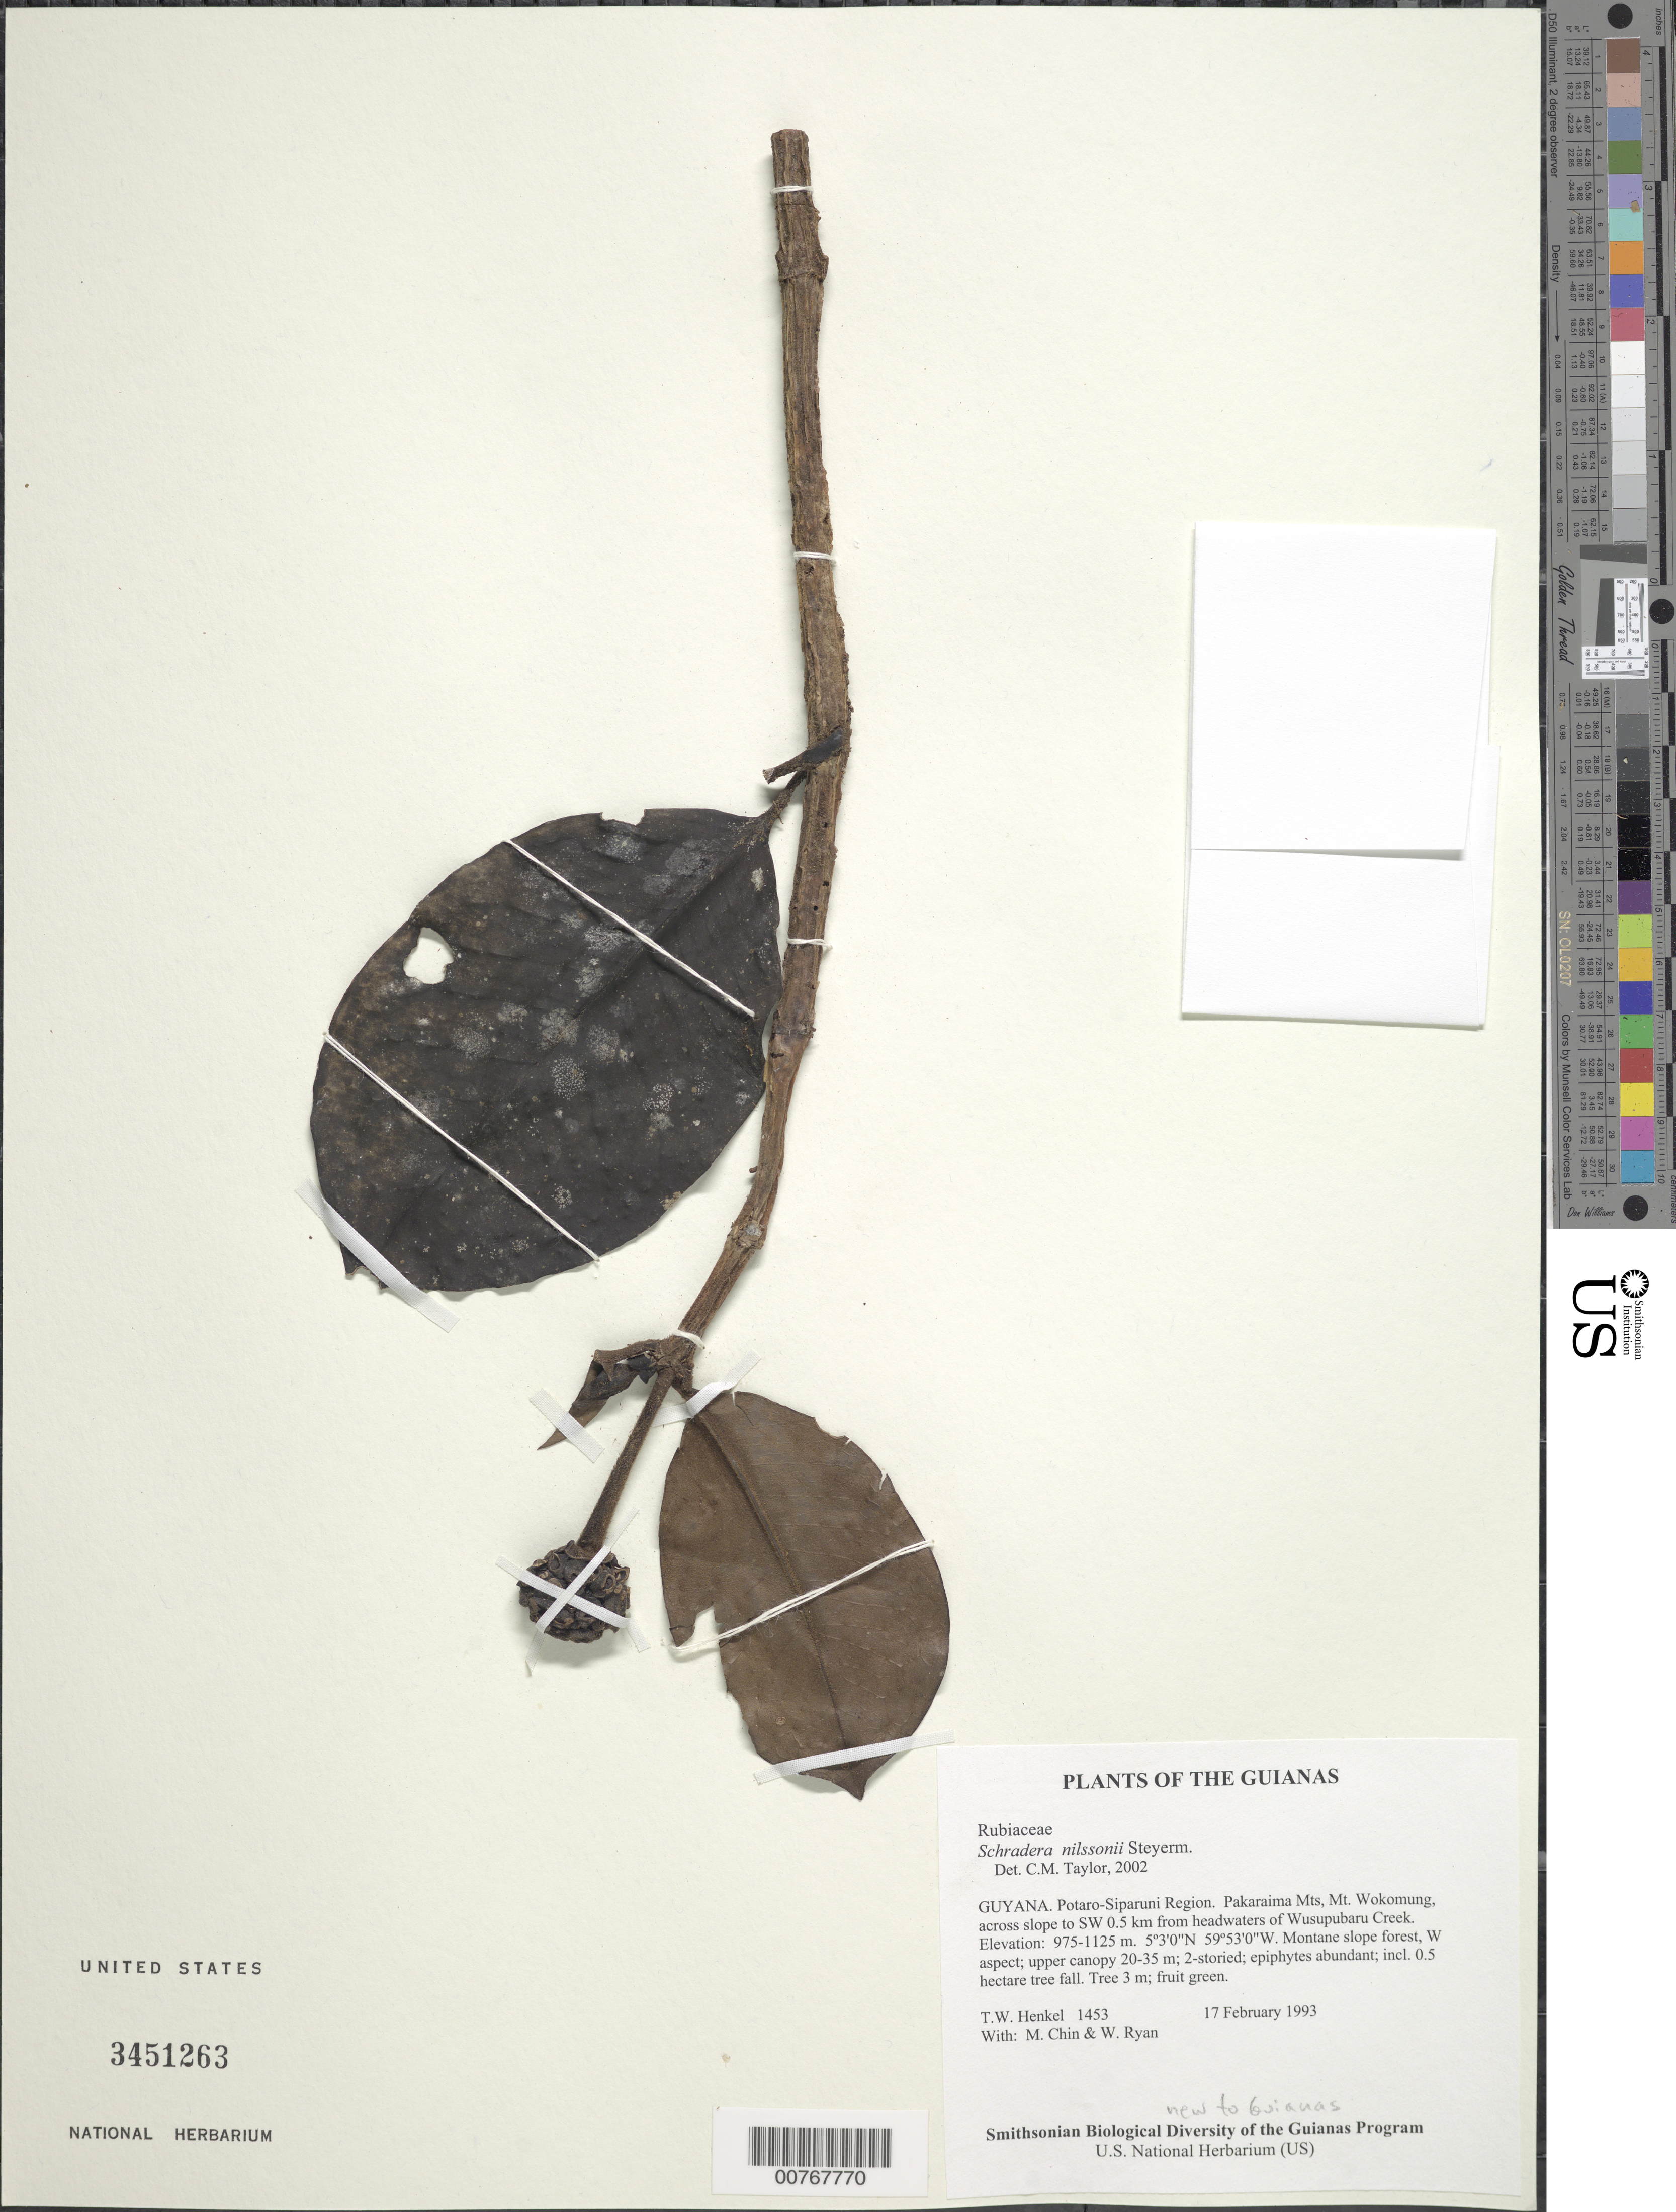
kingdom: Plantae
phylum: Tracheophyta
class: Magnoliopsida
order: Gentianales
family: Rubiaceae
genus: Schradera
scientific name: Schradera nilssonii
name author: Steyerm.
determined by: Taylor, Charlotte M.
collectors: T. Henkel, M. Chin & W. Ryan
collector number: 1453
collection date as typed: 17 February 1993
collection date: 1993-02-17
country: Guyana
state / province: Potaro-Siparuni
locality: Pakaraima Mts, Mt. Wokomung, across slope to SW 0.5 km from headwaters of Wusupubaru Creek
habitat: Montane slope forest, W aspect; upper canopy 20-35 m; 2-storied; epiphytes abundant; incl. 0.5 hectare tree fall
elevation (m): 975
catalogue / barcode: US 3451263